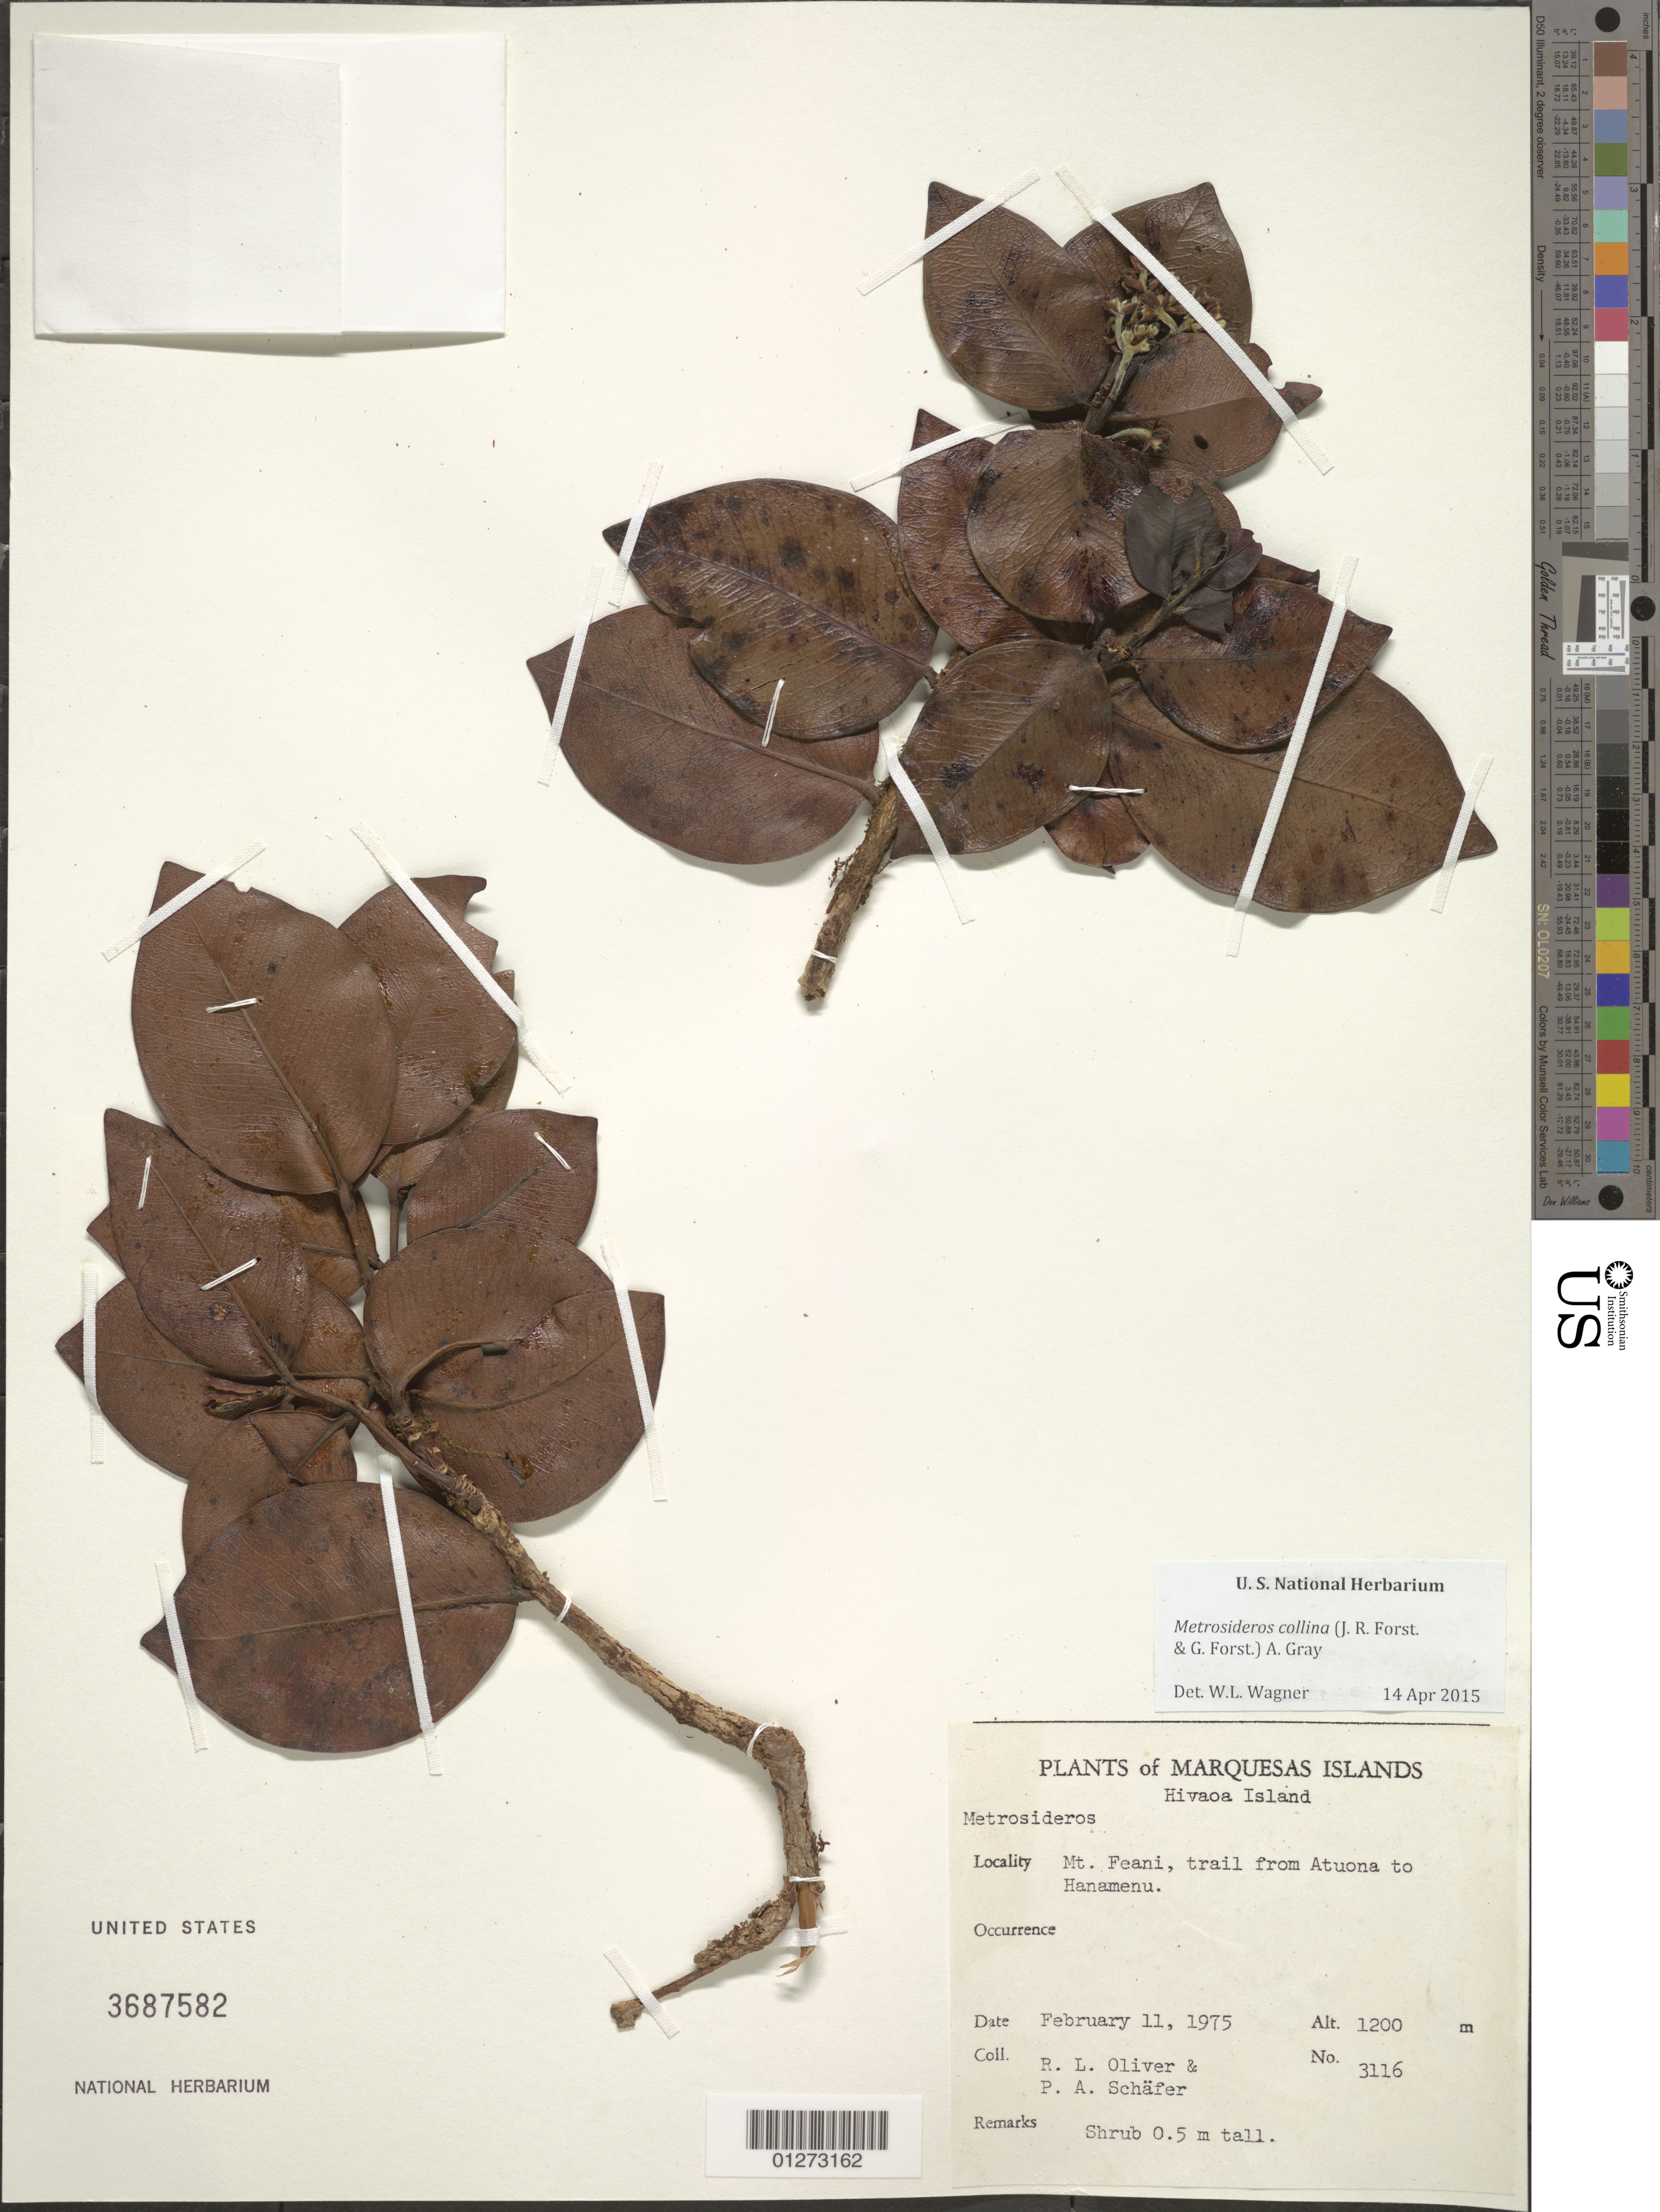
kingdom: Plantae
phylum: Tracheophyta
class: Magnoliopsida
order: Myrtales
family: Myrtaceae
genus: Metrosideros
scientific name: Metrosideros collina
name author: (J.R. Forst. & G. Forst.) A. Gray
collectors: R. L. Oliver & P. A. Schäfer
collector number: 3116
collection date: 1975-02-11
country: French Polynesia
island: Hiva Oa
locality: Mt. Feani, trail from Atuona to Hanamenu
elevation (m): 1200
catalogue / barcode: US 3687582